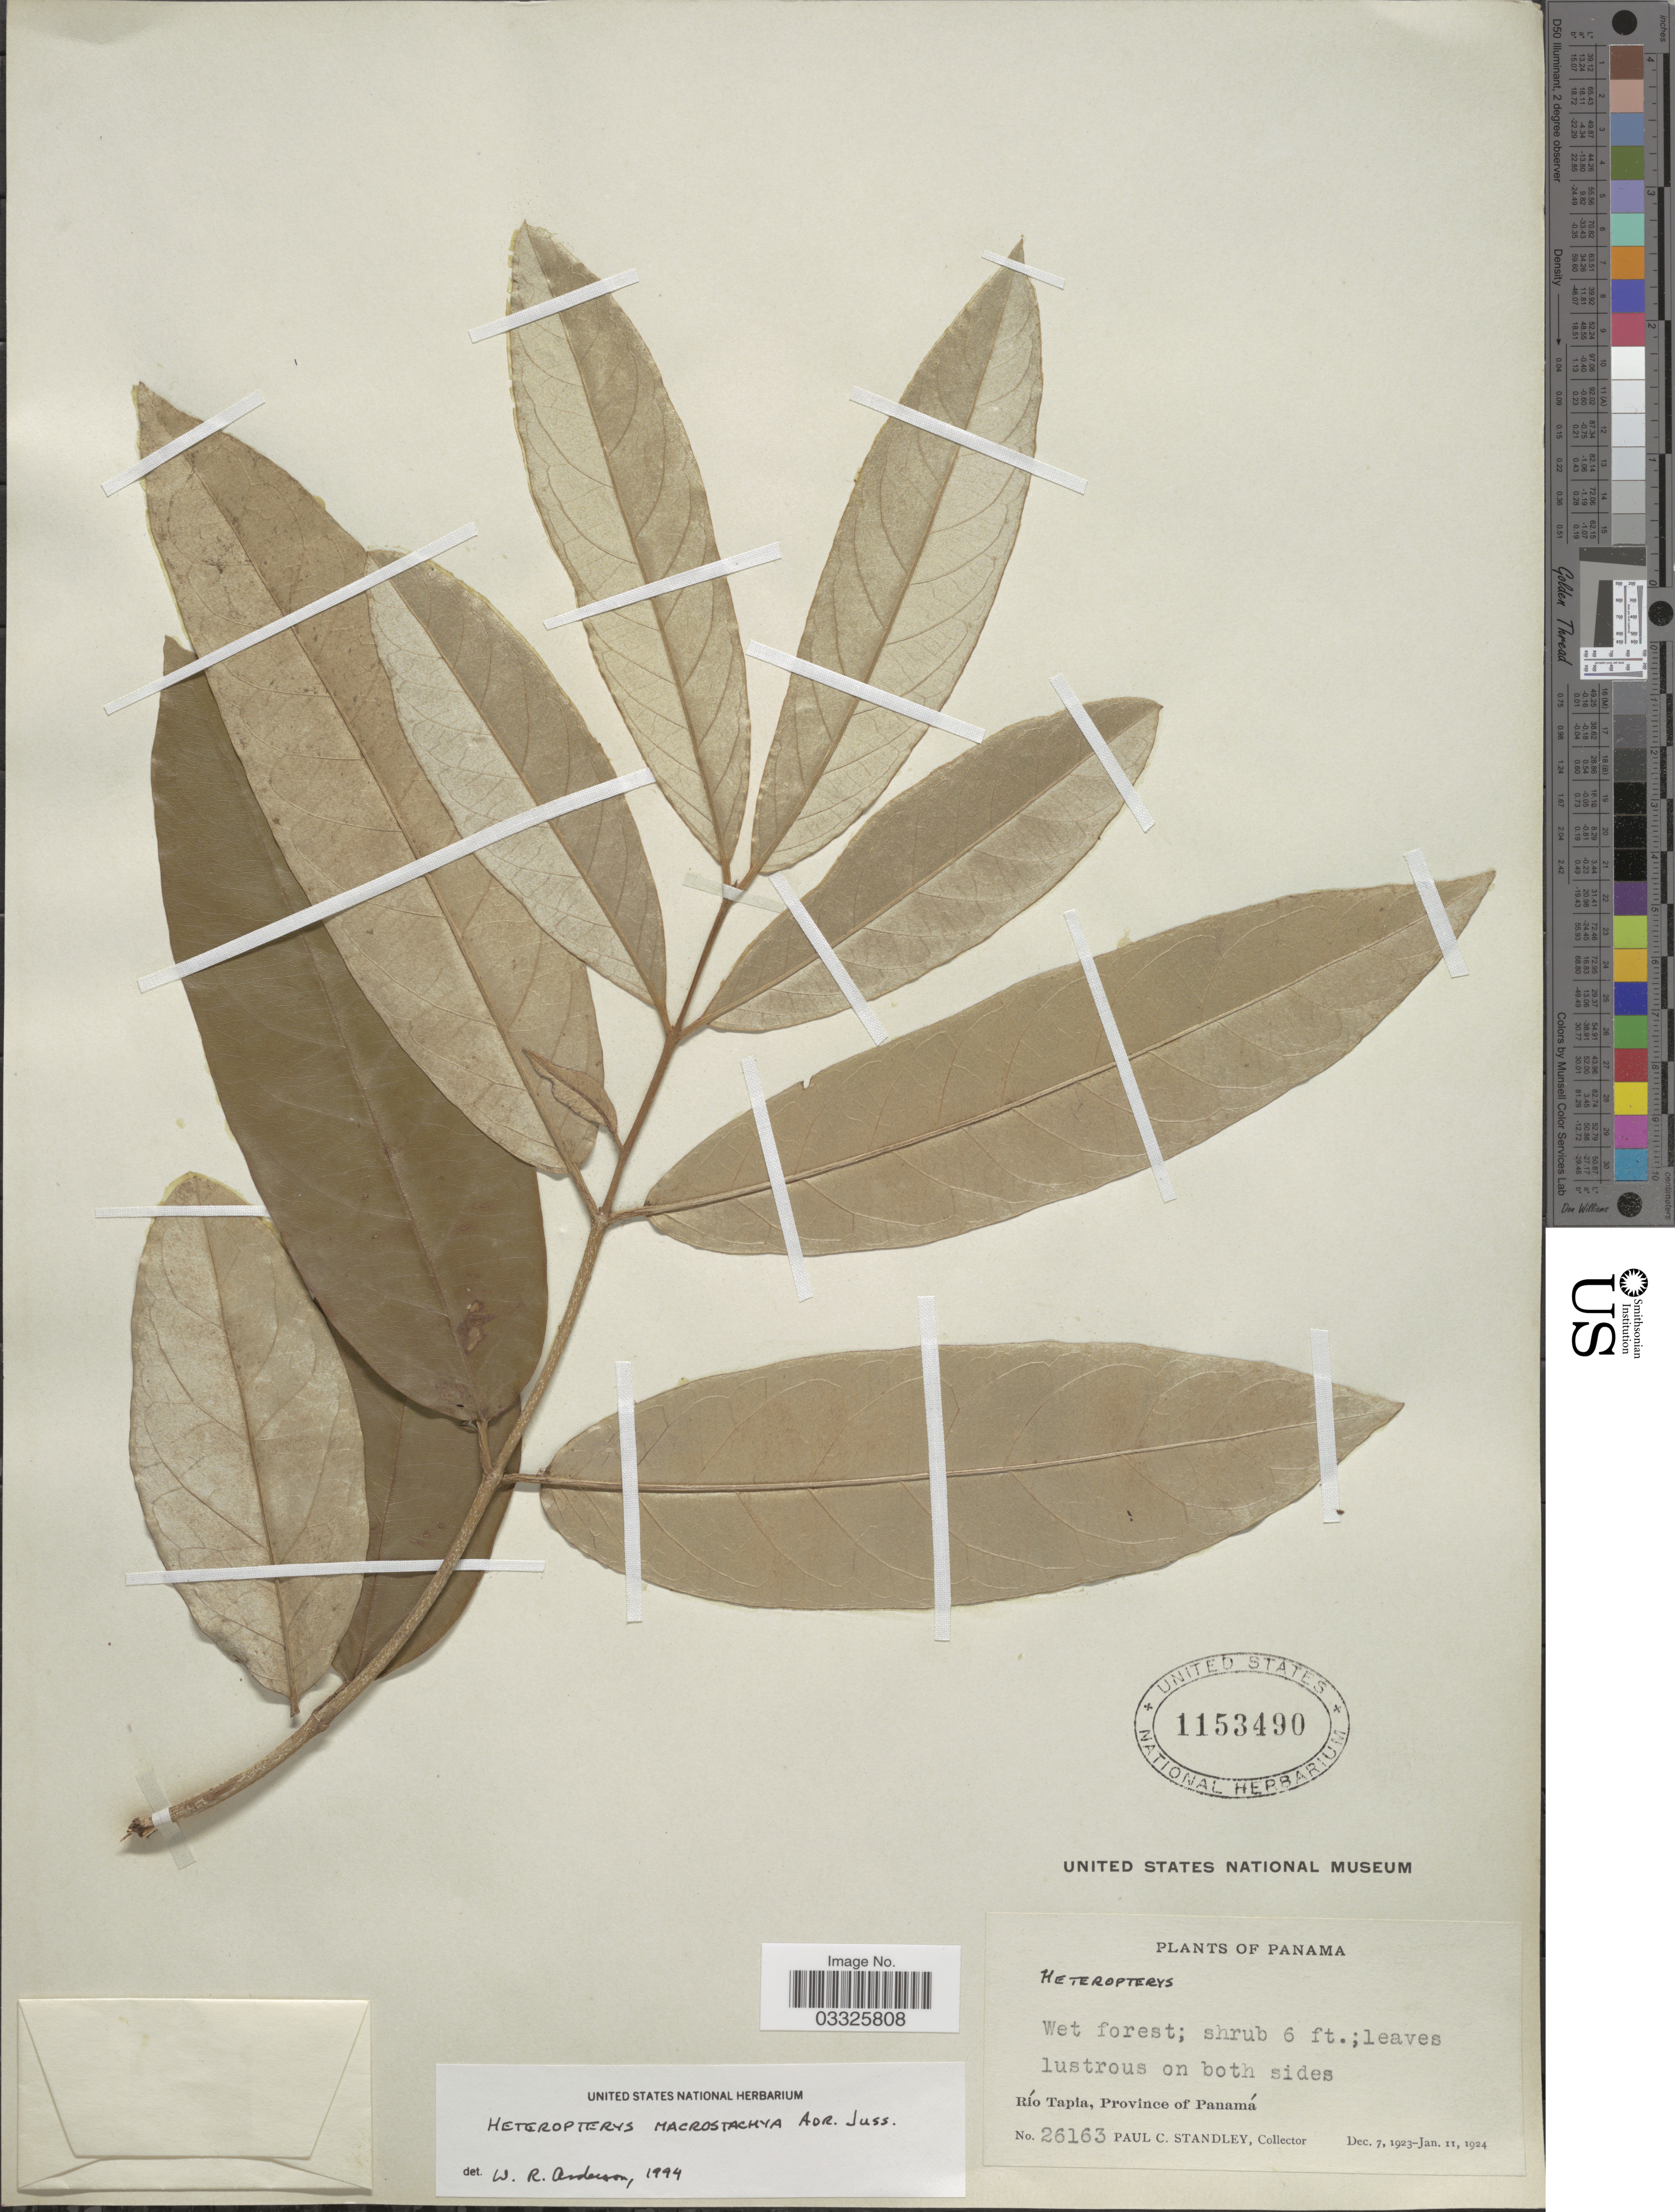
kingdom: Plantae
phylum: Tracheophyta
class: Magnoliopsida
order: Malpighiales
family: Malpighiaceae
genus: Heteropterys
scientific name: Heteropterys macrostachya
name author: A. Juss.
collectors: P. C. Standley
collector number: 26163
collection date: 1923-12-07/1924-01-11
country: Panama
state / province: Panamá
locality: Río Tapia.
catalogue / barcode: US 1153490